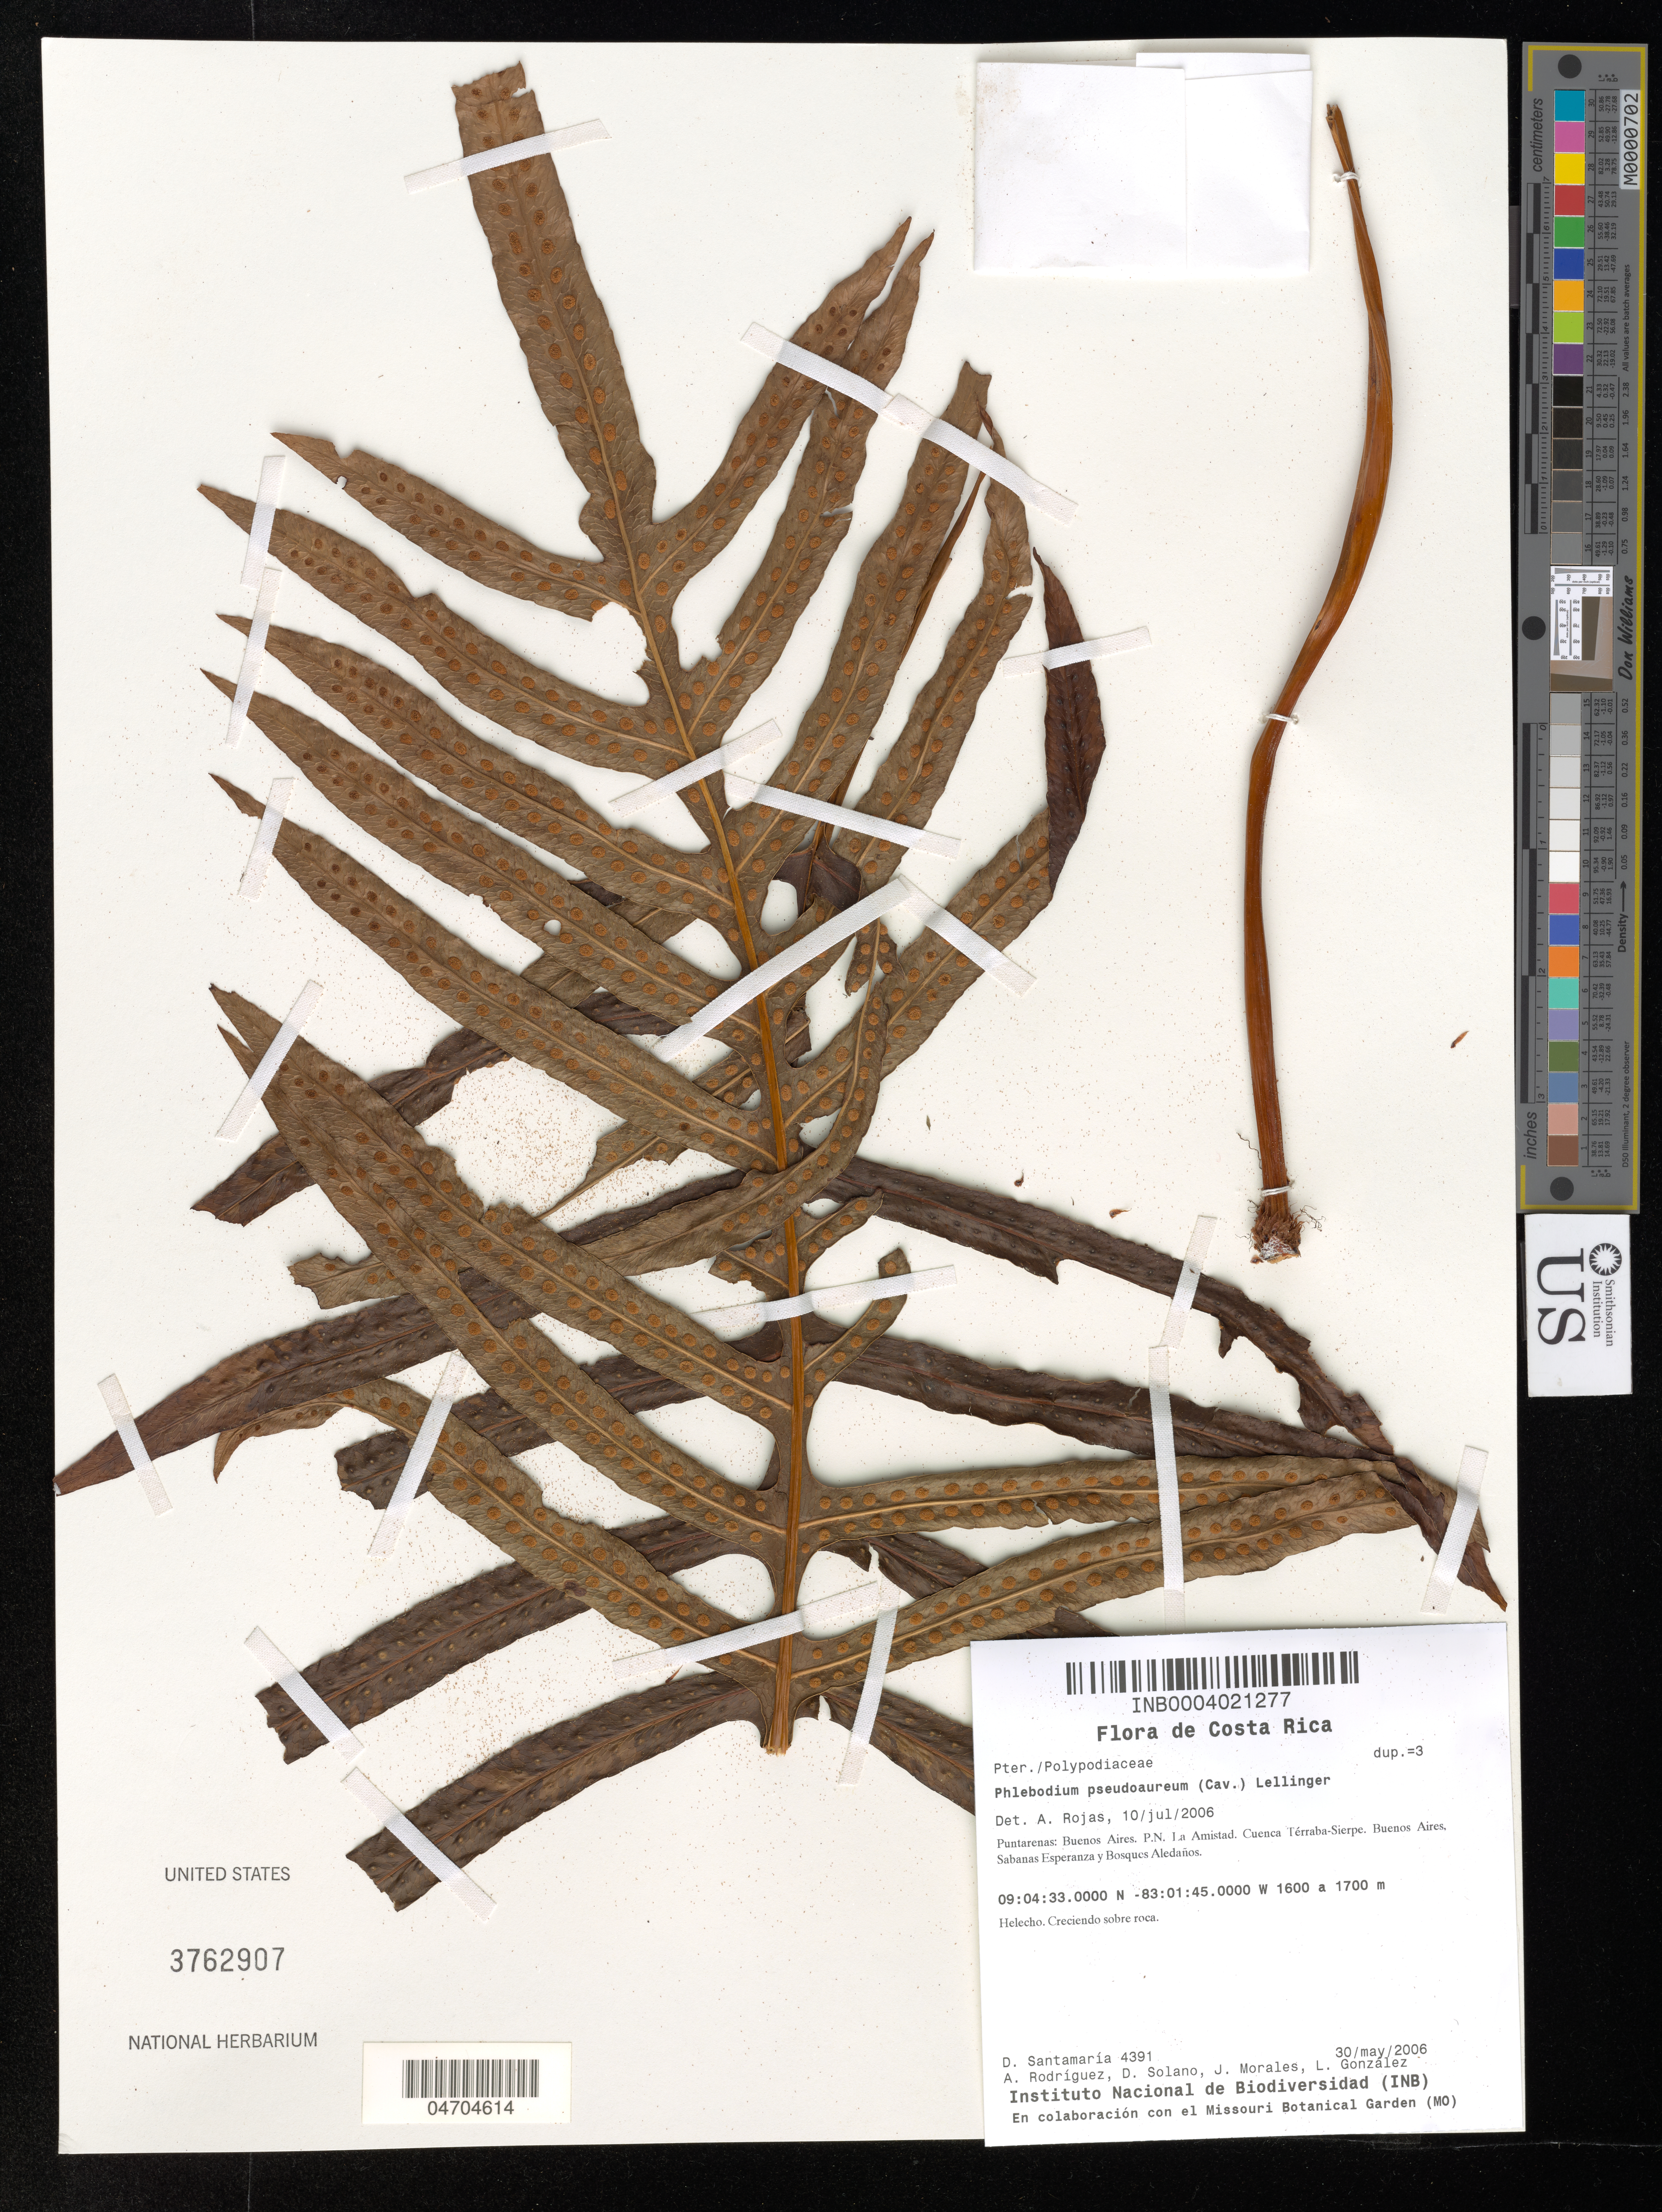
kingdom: Plantae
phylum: Tracheophyta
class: Polypodiopsida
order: Polypodiales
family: Polypodiaceae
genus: Phlebodium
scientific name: Phlebodium pseudoaureum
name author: (Cav.) Lellinger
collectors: D. Santamaria, A. Rodríguez, D. Solano, J. Morales & L. Gonzalez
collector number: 4391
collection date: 2006-05-30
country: Costa Rica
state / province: Puntarenas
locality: Buenos Aires. P.N. La Amistad. Cuenca Térraba-Sierpe. Buenos Aires. Sabanas Esperenza y Bosques Aledaños.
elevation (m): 1600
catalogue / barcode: US 3762907